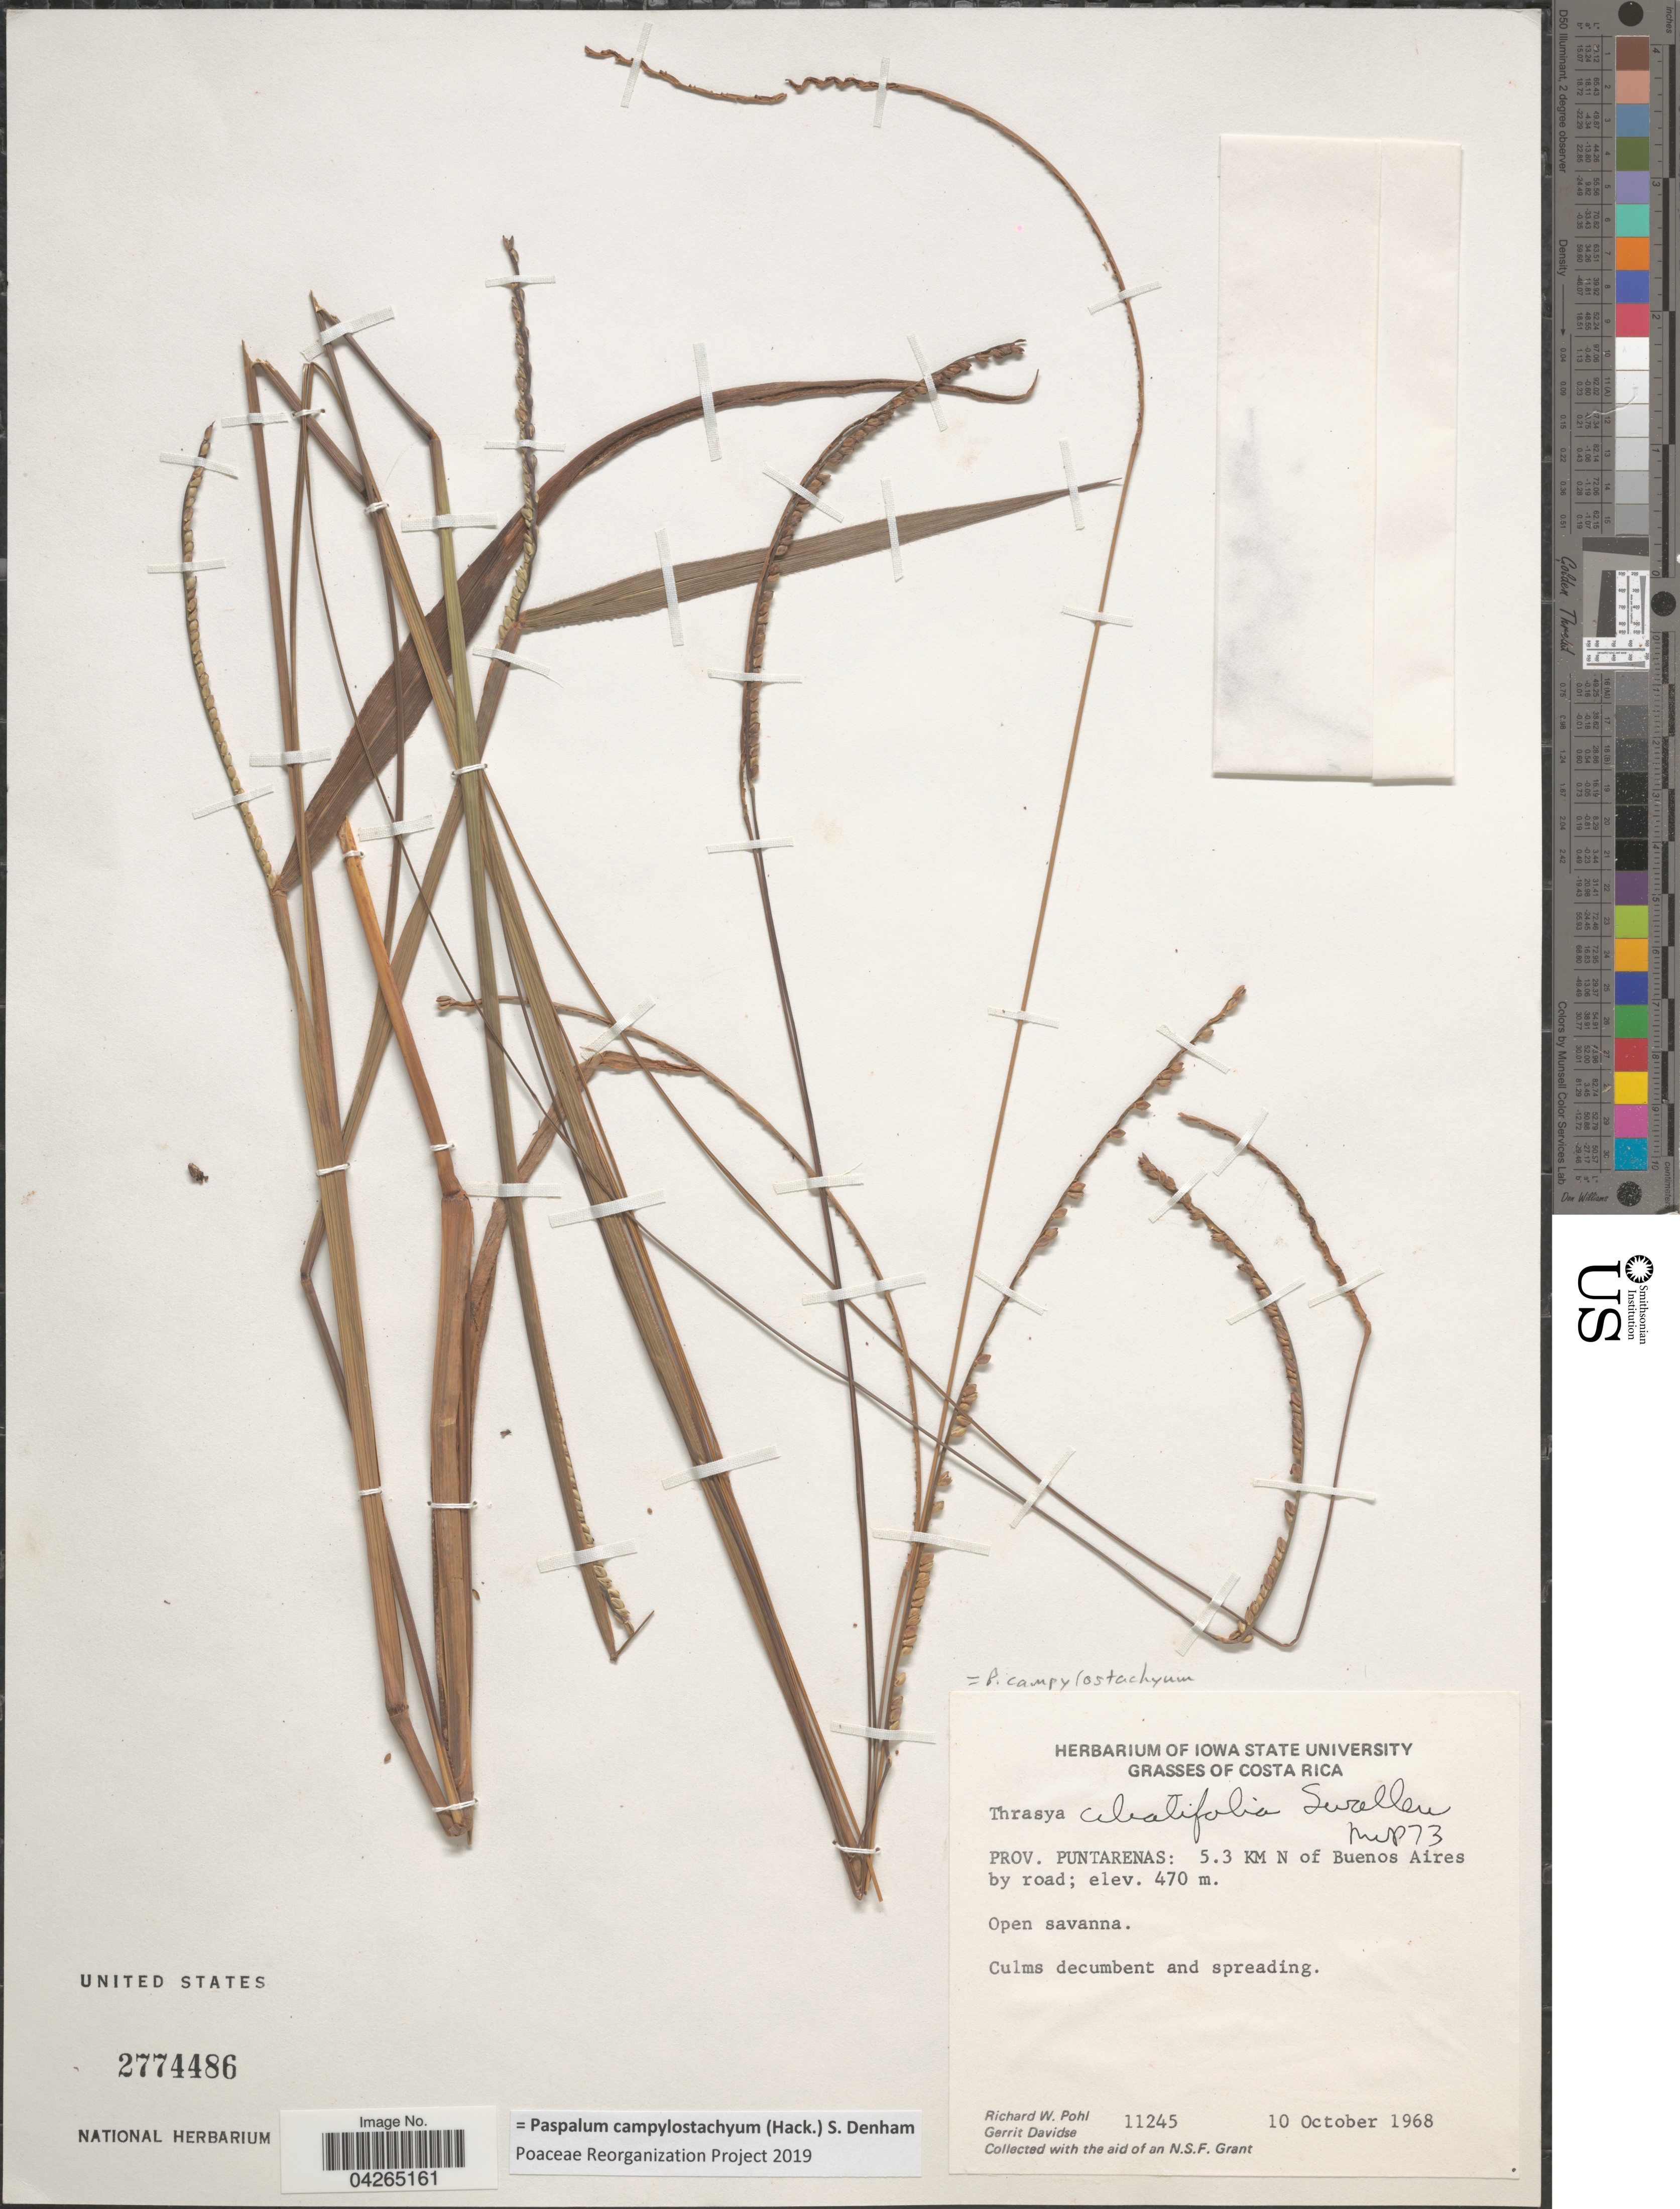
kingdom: Plantae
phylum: Tracheophyta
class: Liliopsida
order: Poales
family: Poaceae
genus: Paspalum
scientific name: Paspalum campylostachyum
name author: (Hack.) S. Denham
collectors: R. W. Pohl & G. Davidse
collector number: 11245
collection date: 1968-10-10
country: Costa Rica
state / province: Puntarenas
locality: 5.3 KM N of Buenos Aires by road.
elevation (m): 470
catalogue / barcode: US 2774486